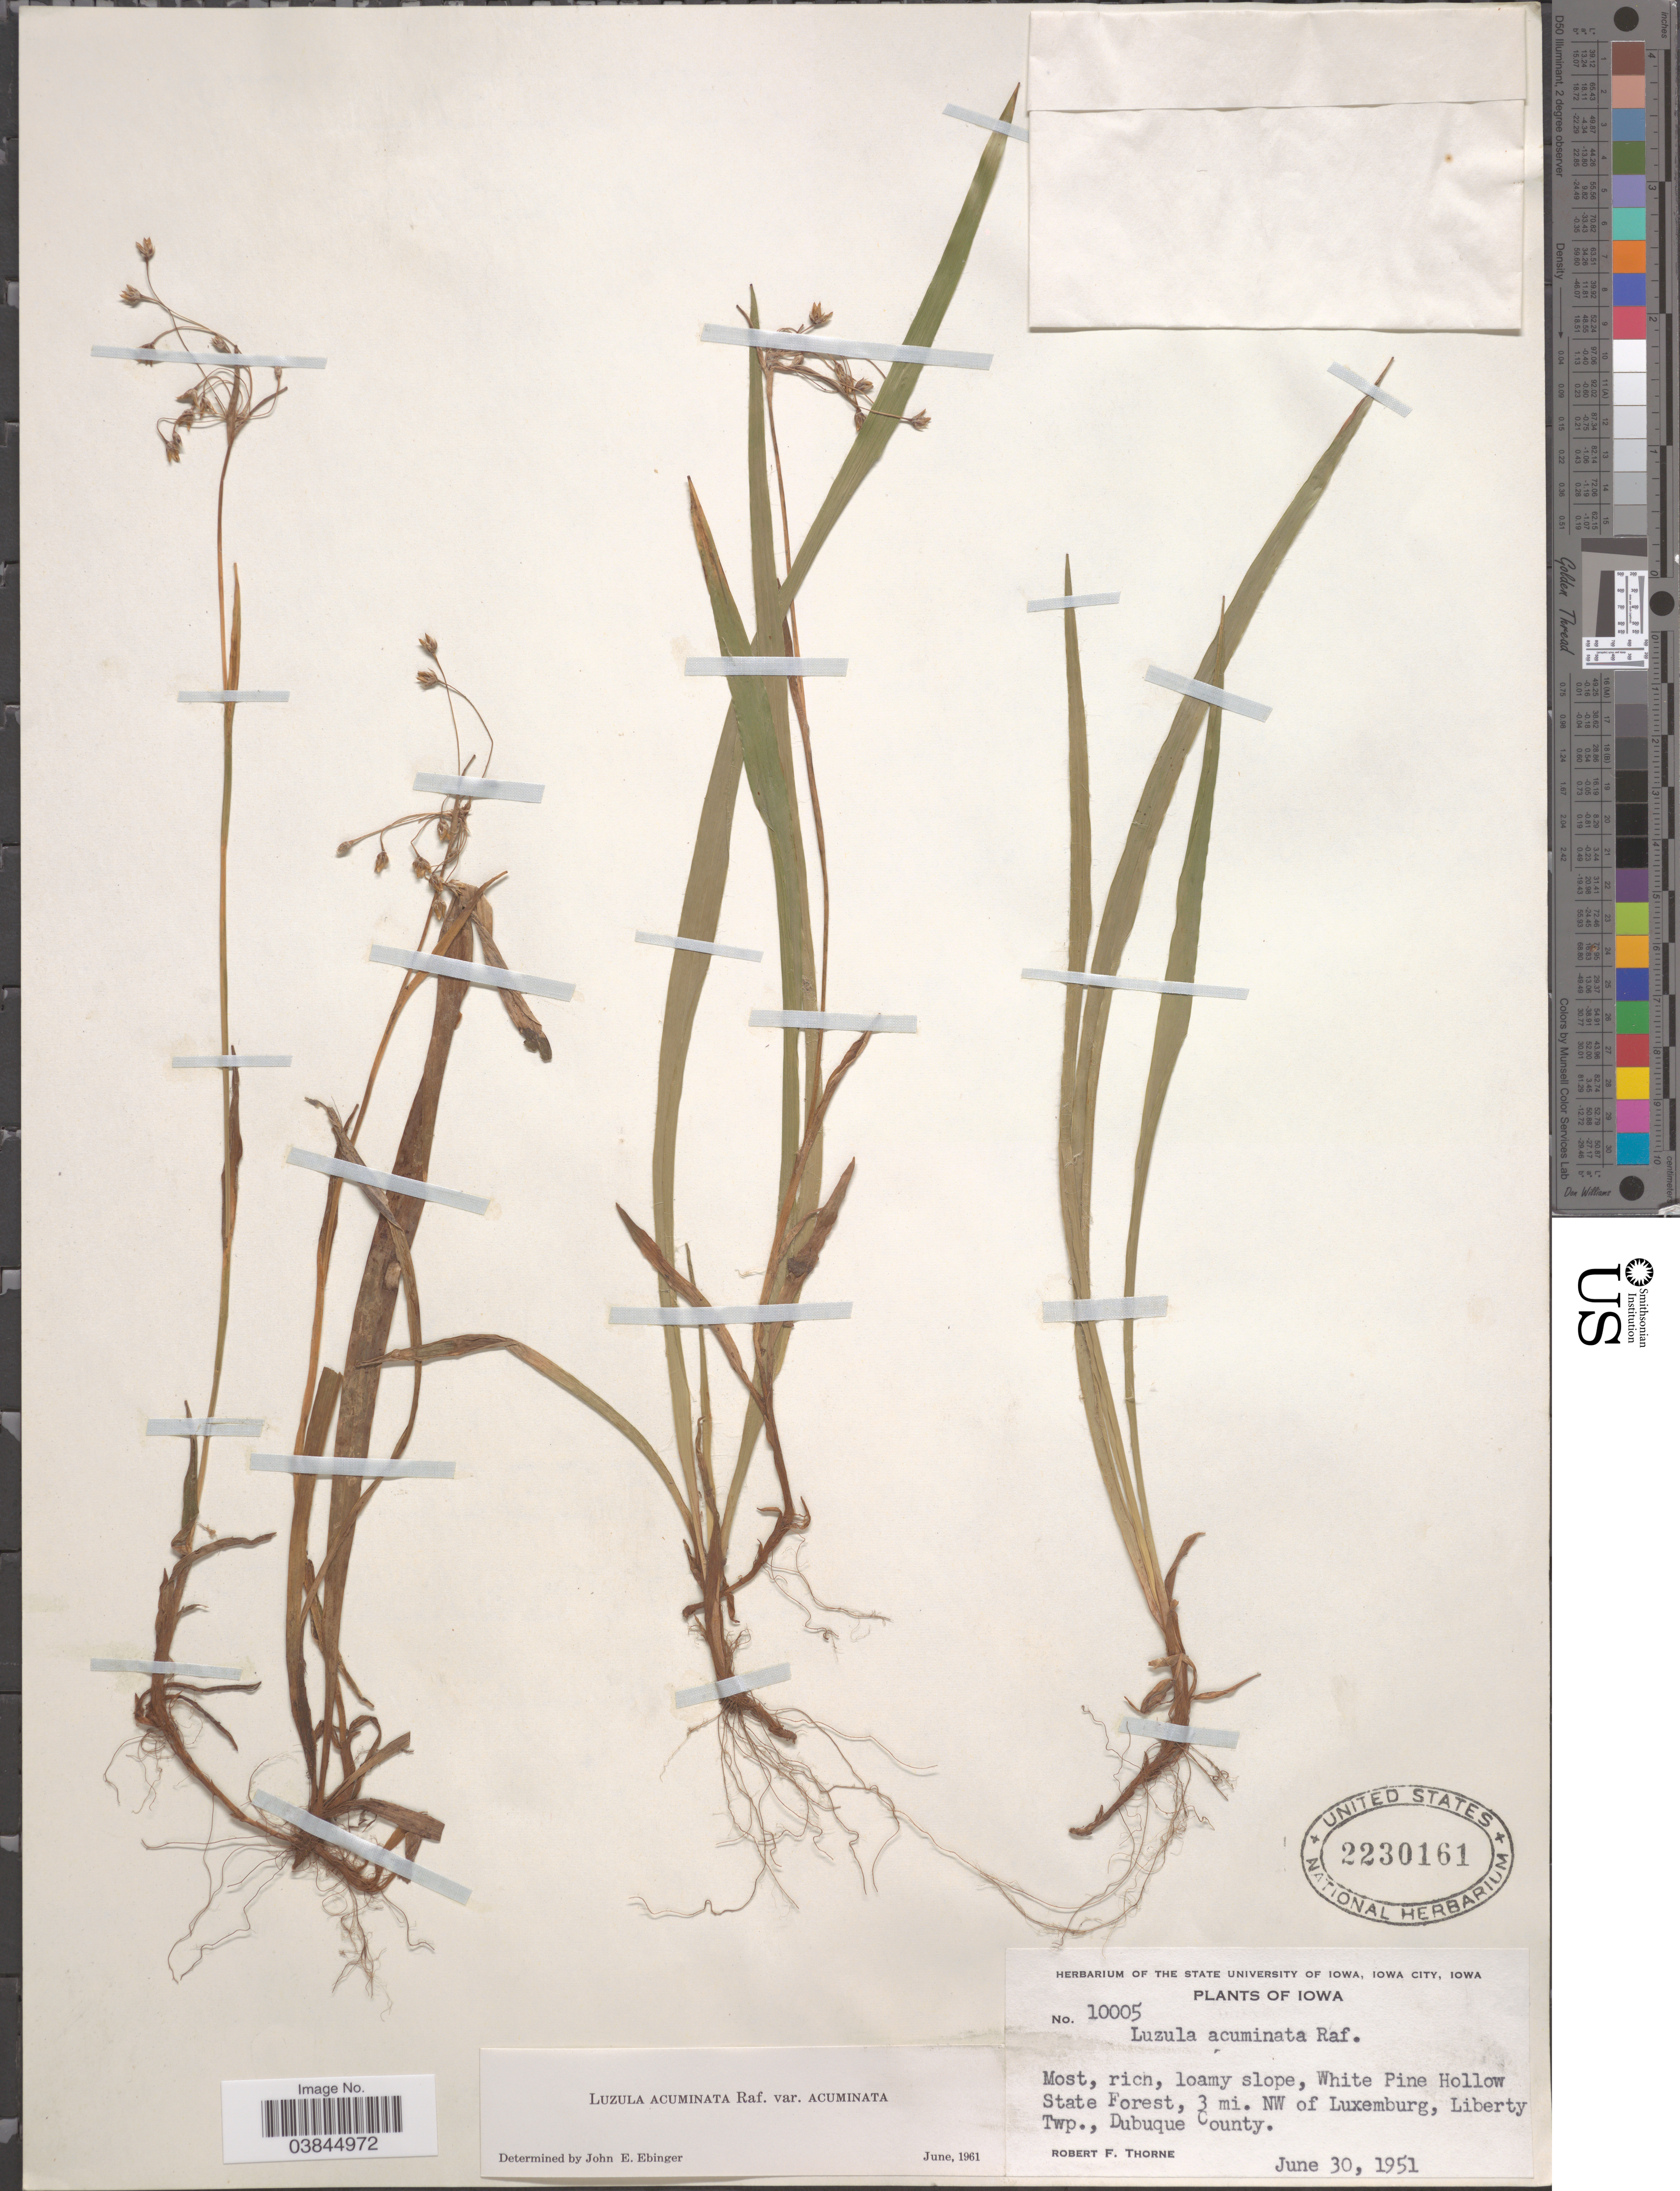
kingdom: Plantae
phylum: Tracheophyta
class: Liliopsida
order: Poales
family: Juncaceae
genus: Luzula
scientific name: Luzula acuminata var. acuminata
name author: Raf.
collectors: R. F. Thorne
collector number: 10005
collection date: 1951-06-30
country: United States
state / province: Iowa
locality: White Pine Hollow State Forest, 3 mi,. NW of Luxemburg, Liberty Twp., Dubuque County.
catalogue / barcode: US 2230161